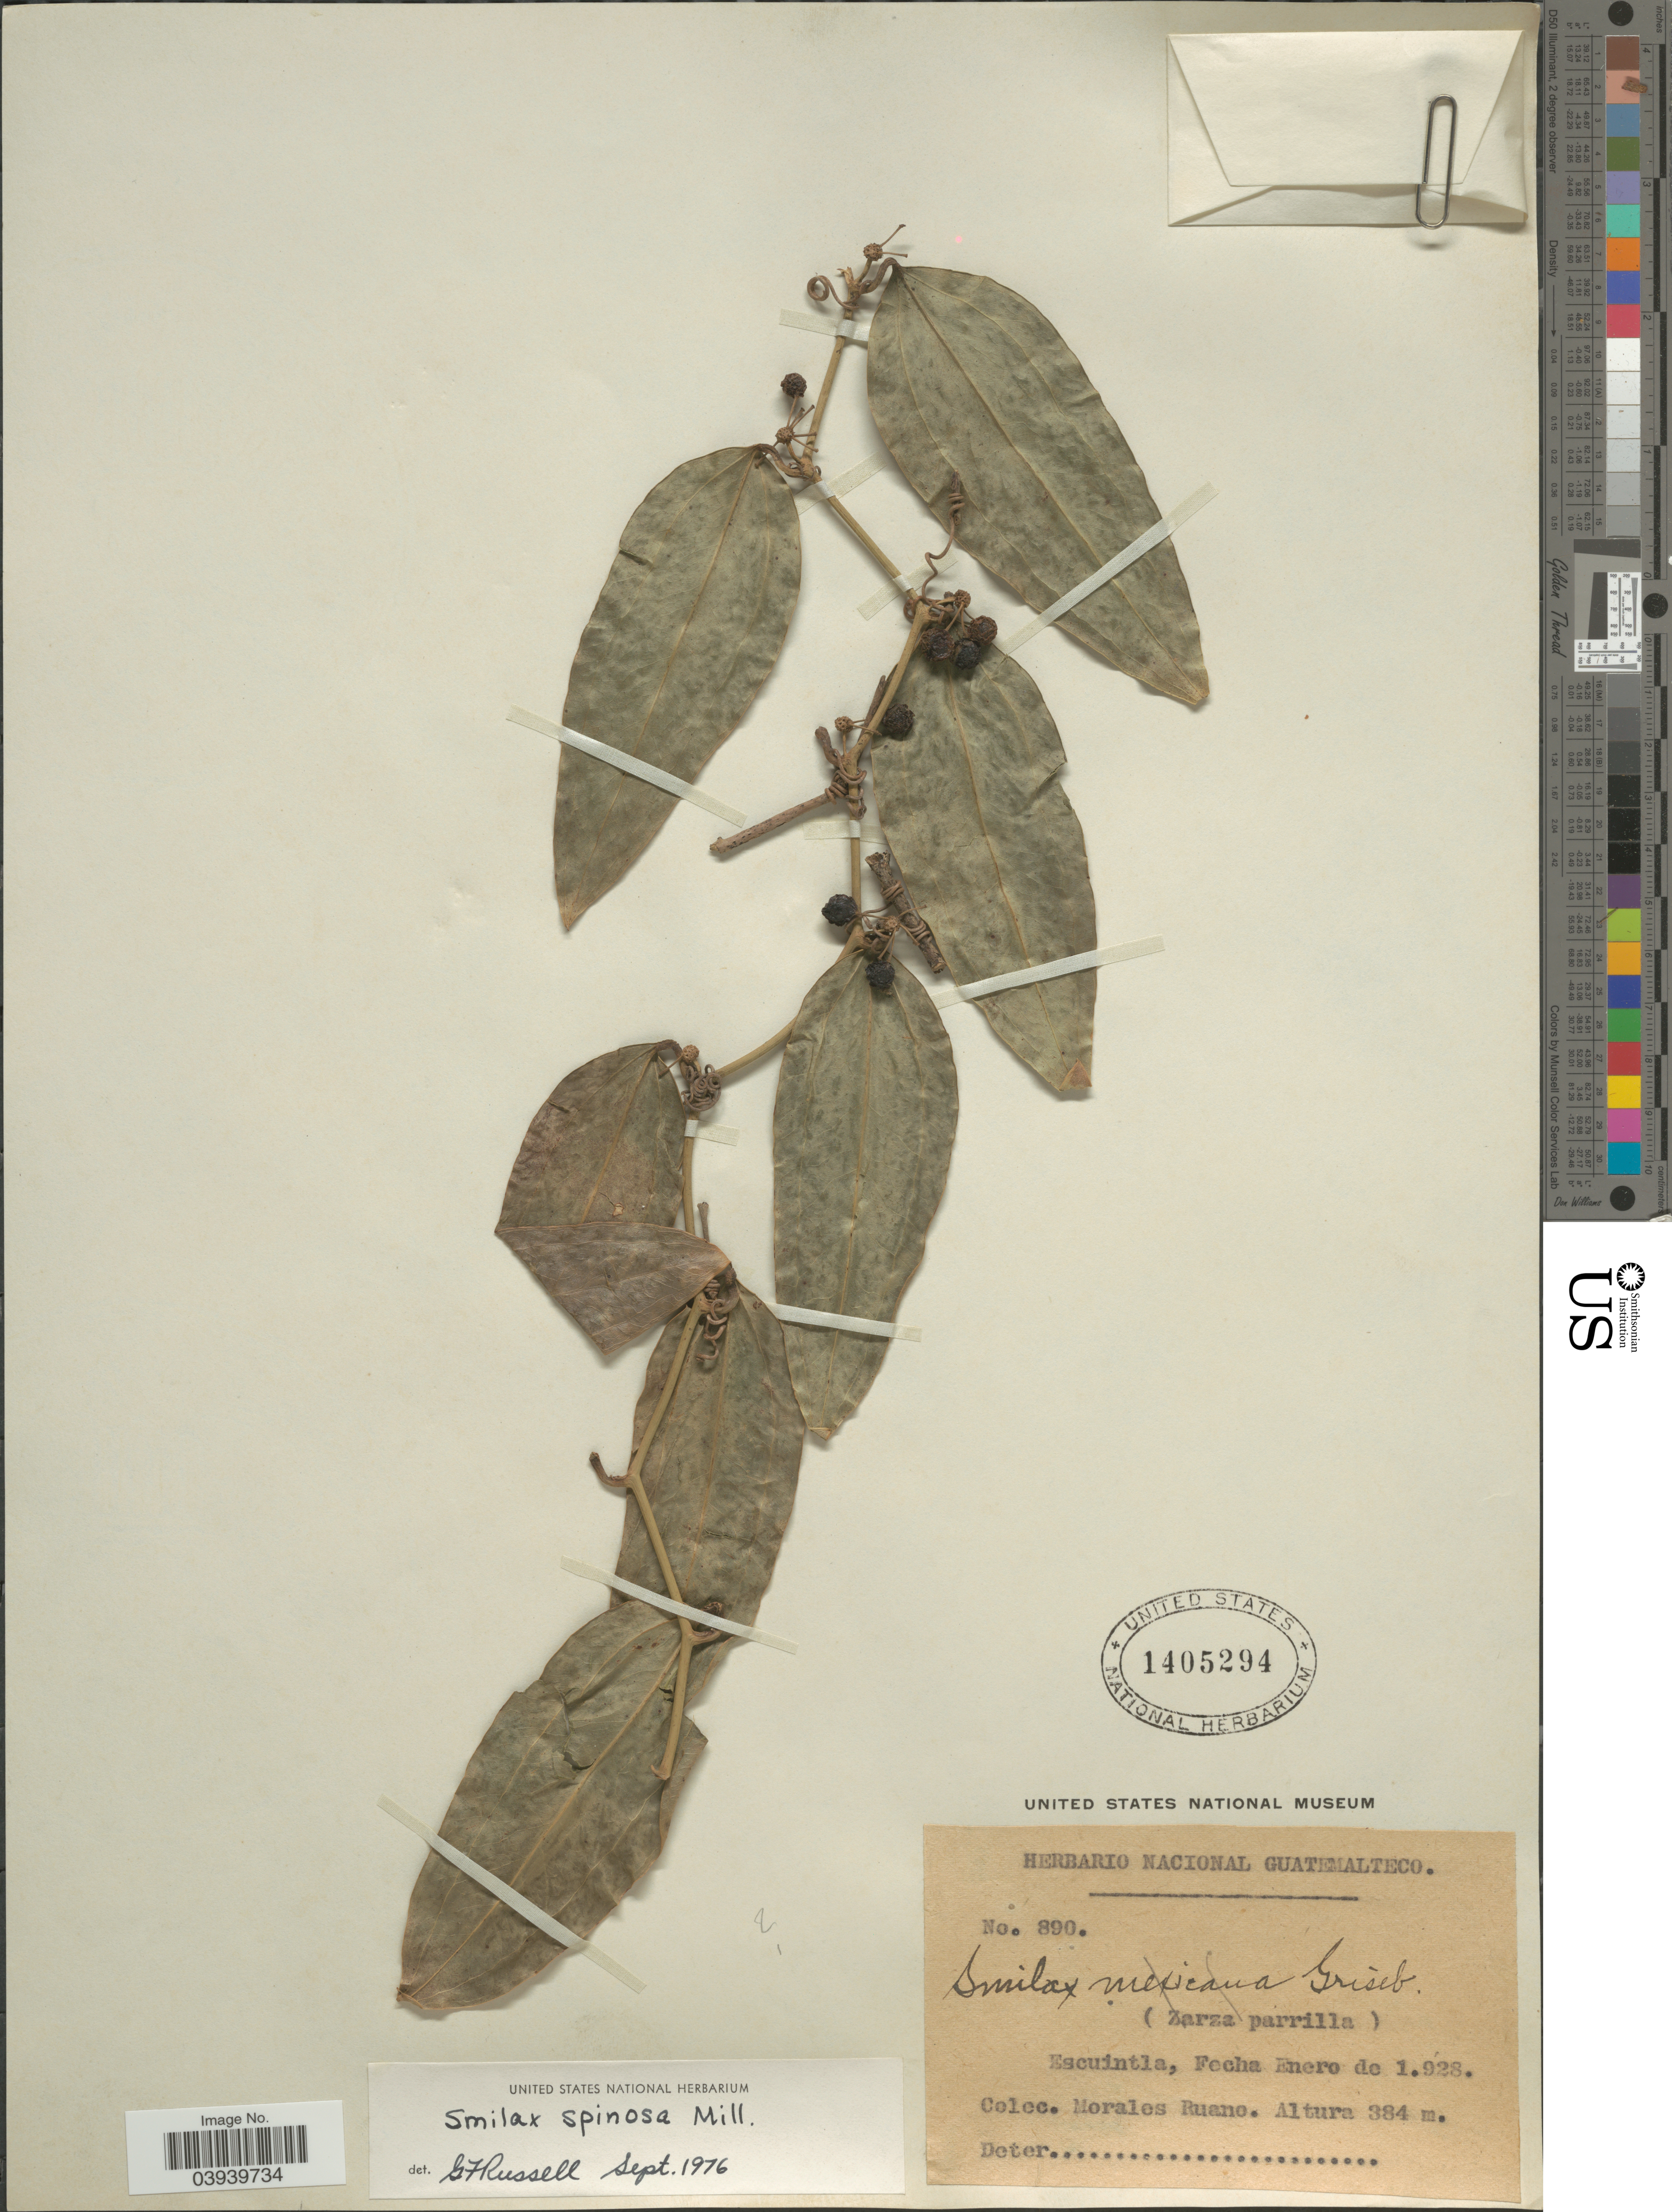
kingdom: Plantae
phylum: Tracheophyta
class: Liliopsida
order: Liliales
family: Smilacaceae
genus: Smilax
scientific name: Smilax spinosa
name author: Mill.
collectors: M. Ruano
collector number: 890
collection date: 1928-01-01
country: Guatemala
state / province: Escuintla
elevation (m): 384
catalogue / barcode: US 1405294